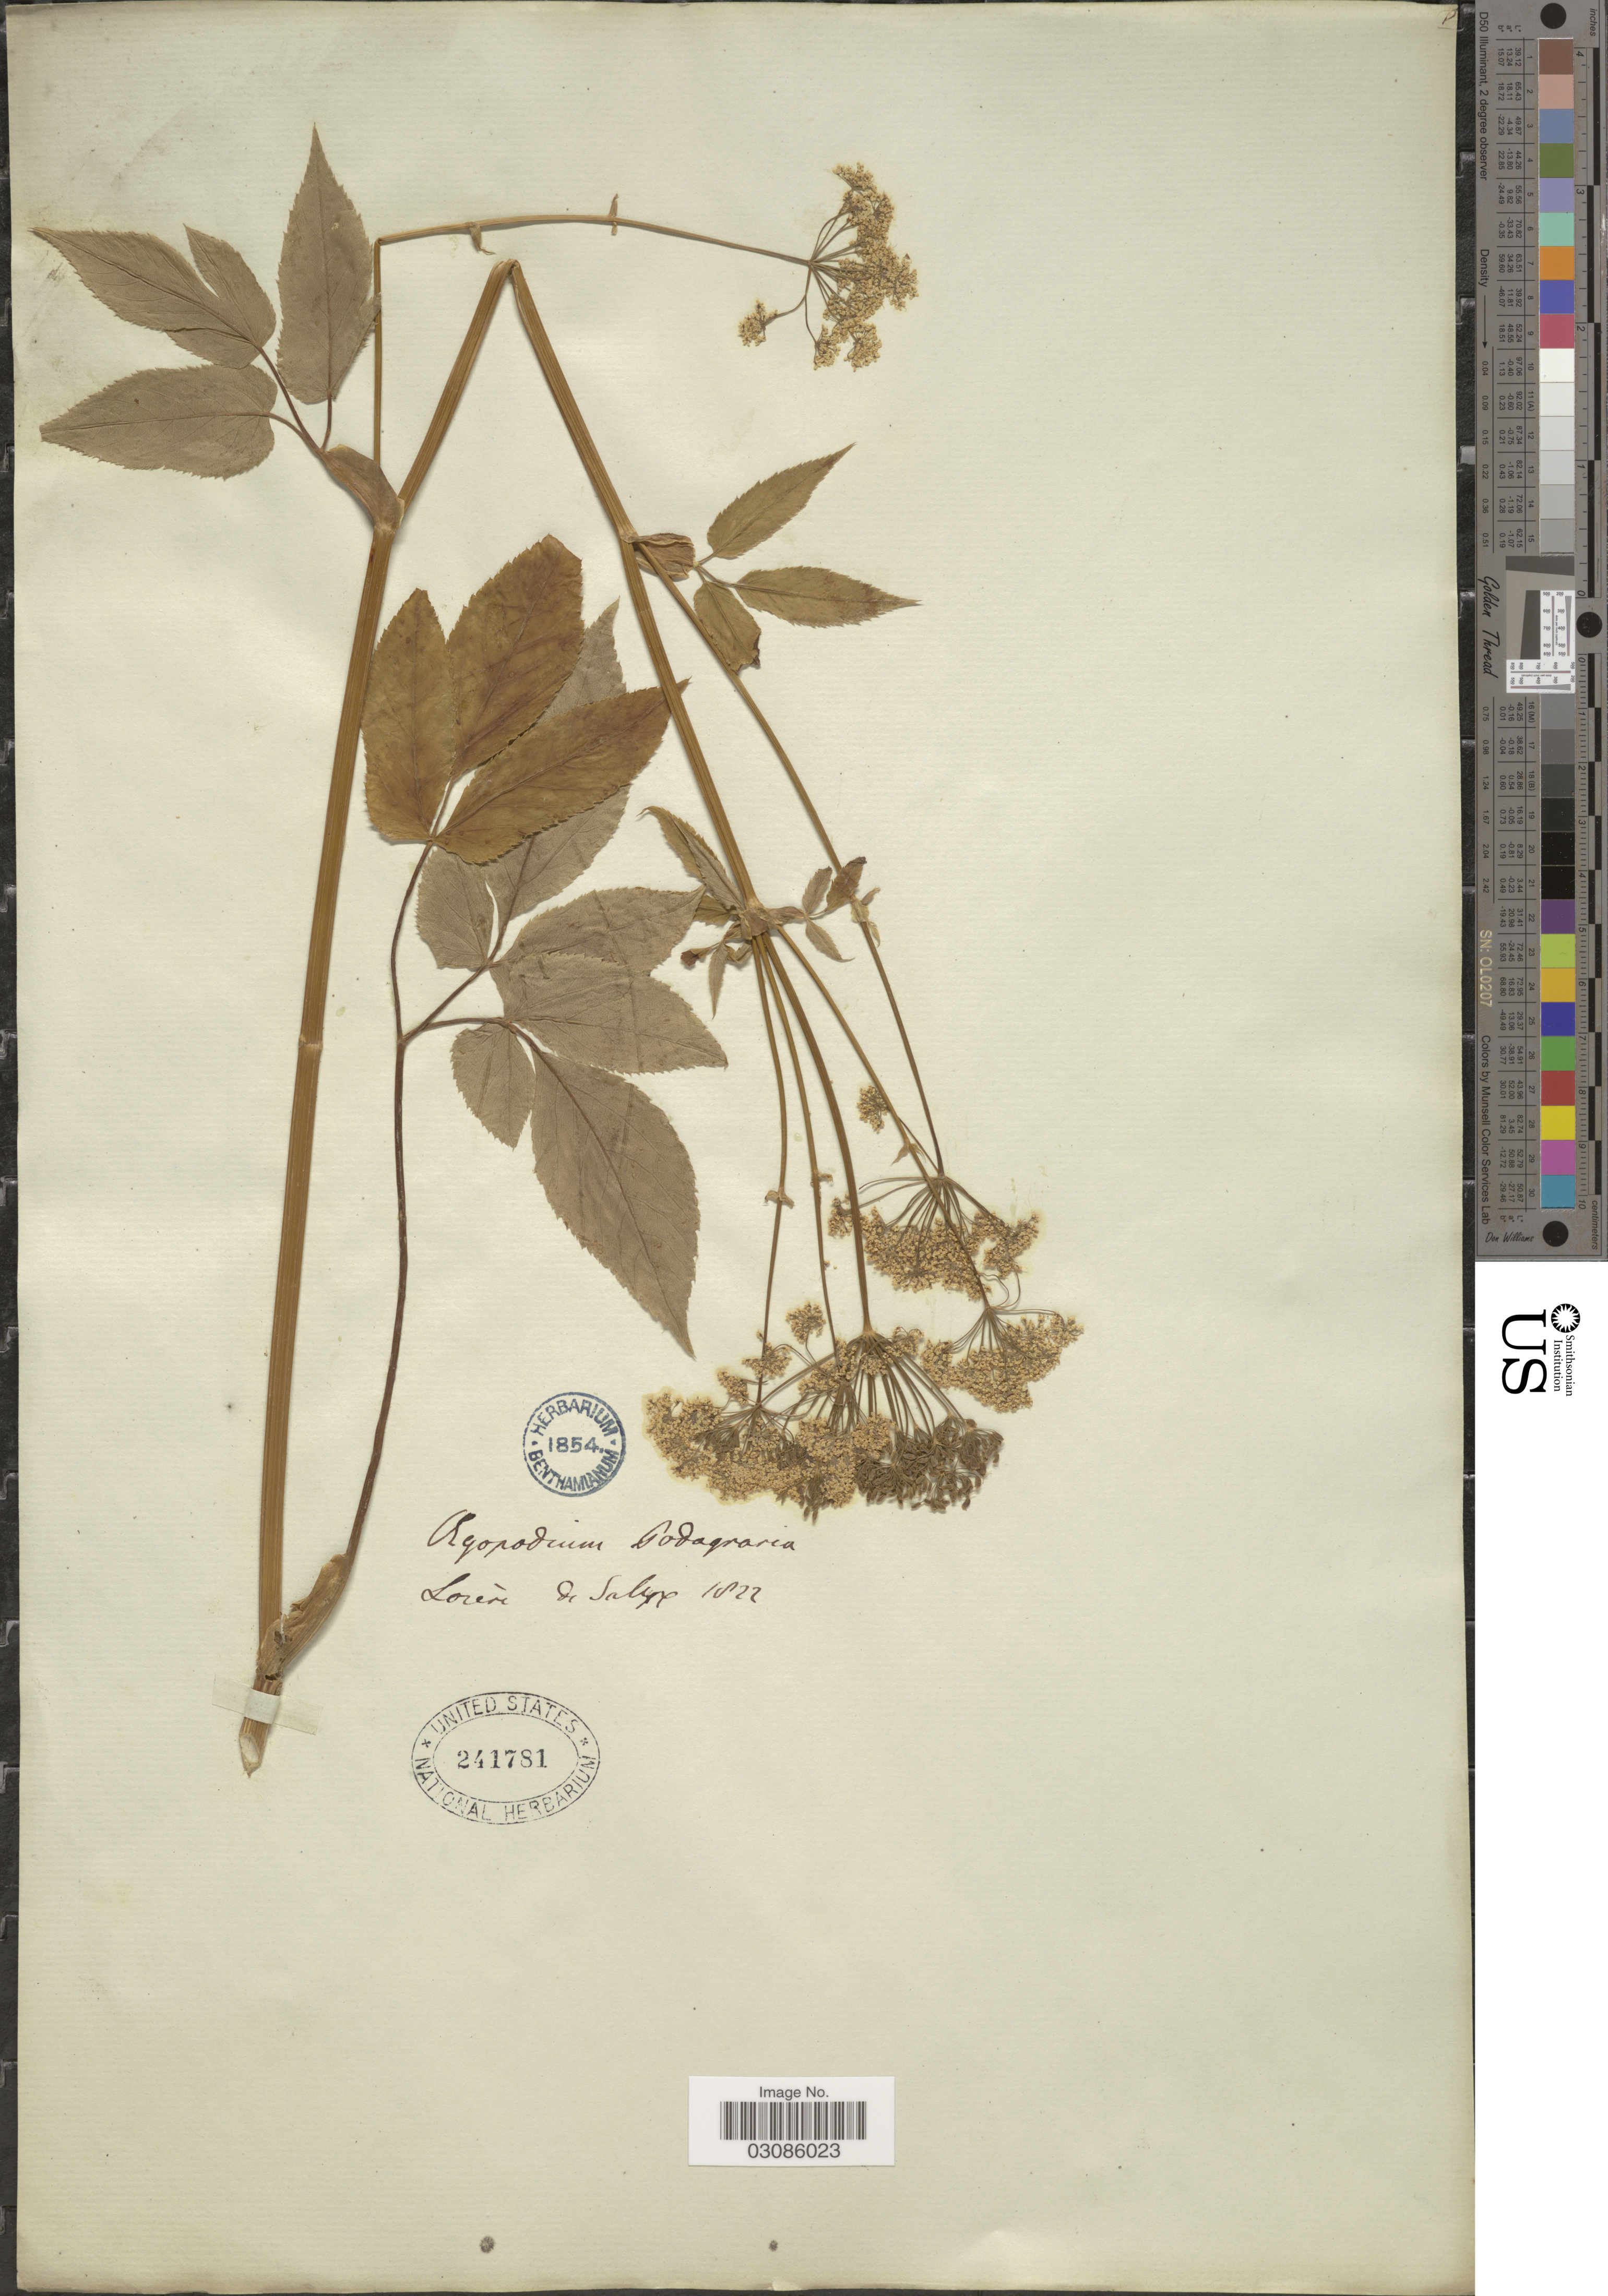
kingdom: Plantae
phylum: Tracheophyta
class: Magnoliopsida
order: Apiales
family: Apiaceae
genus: Aegopodium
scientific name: Aegopodium podagraria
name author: L.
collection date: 1822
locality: Lorere de Salyx [interpreted].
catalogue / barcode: US 241781